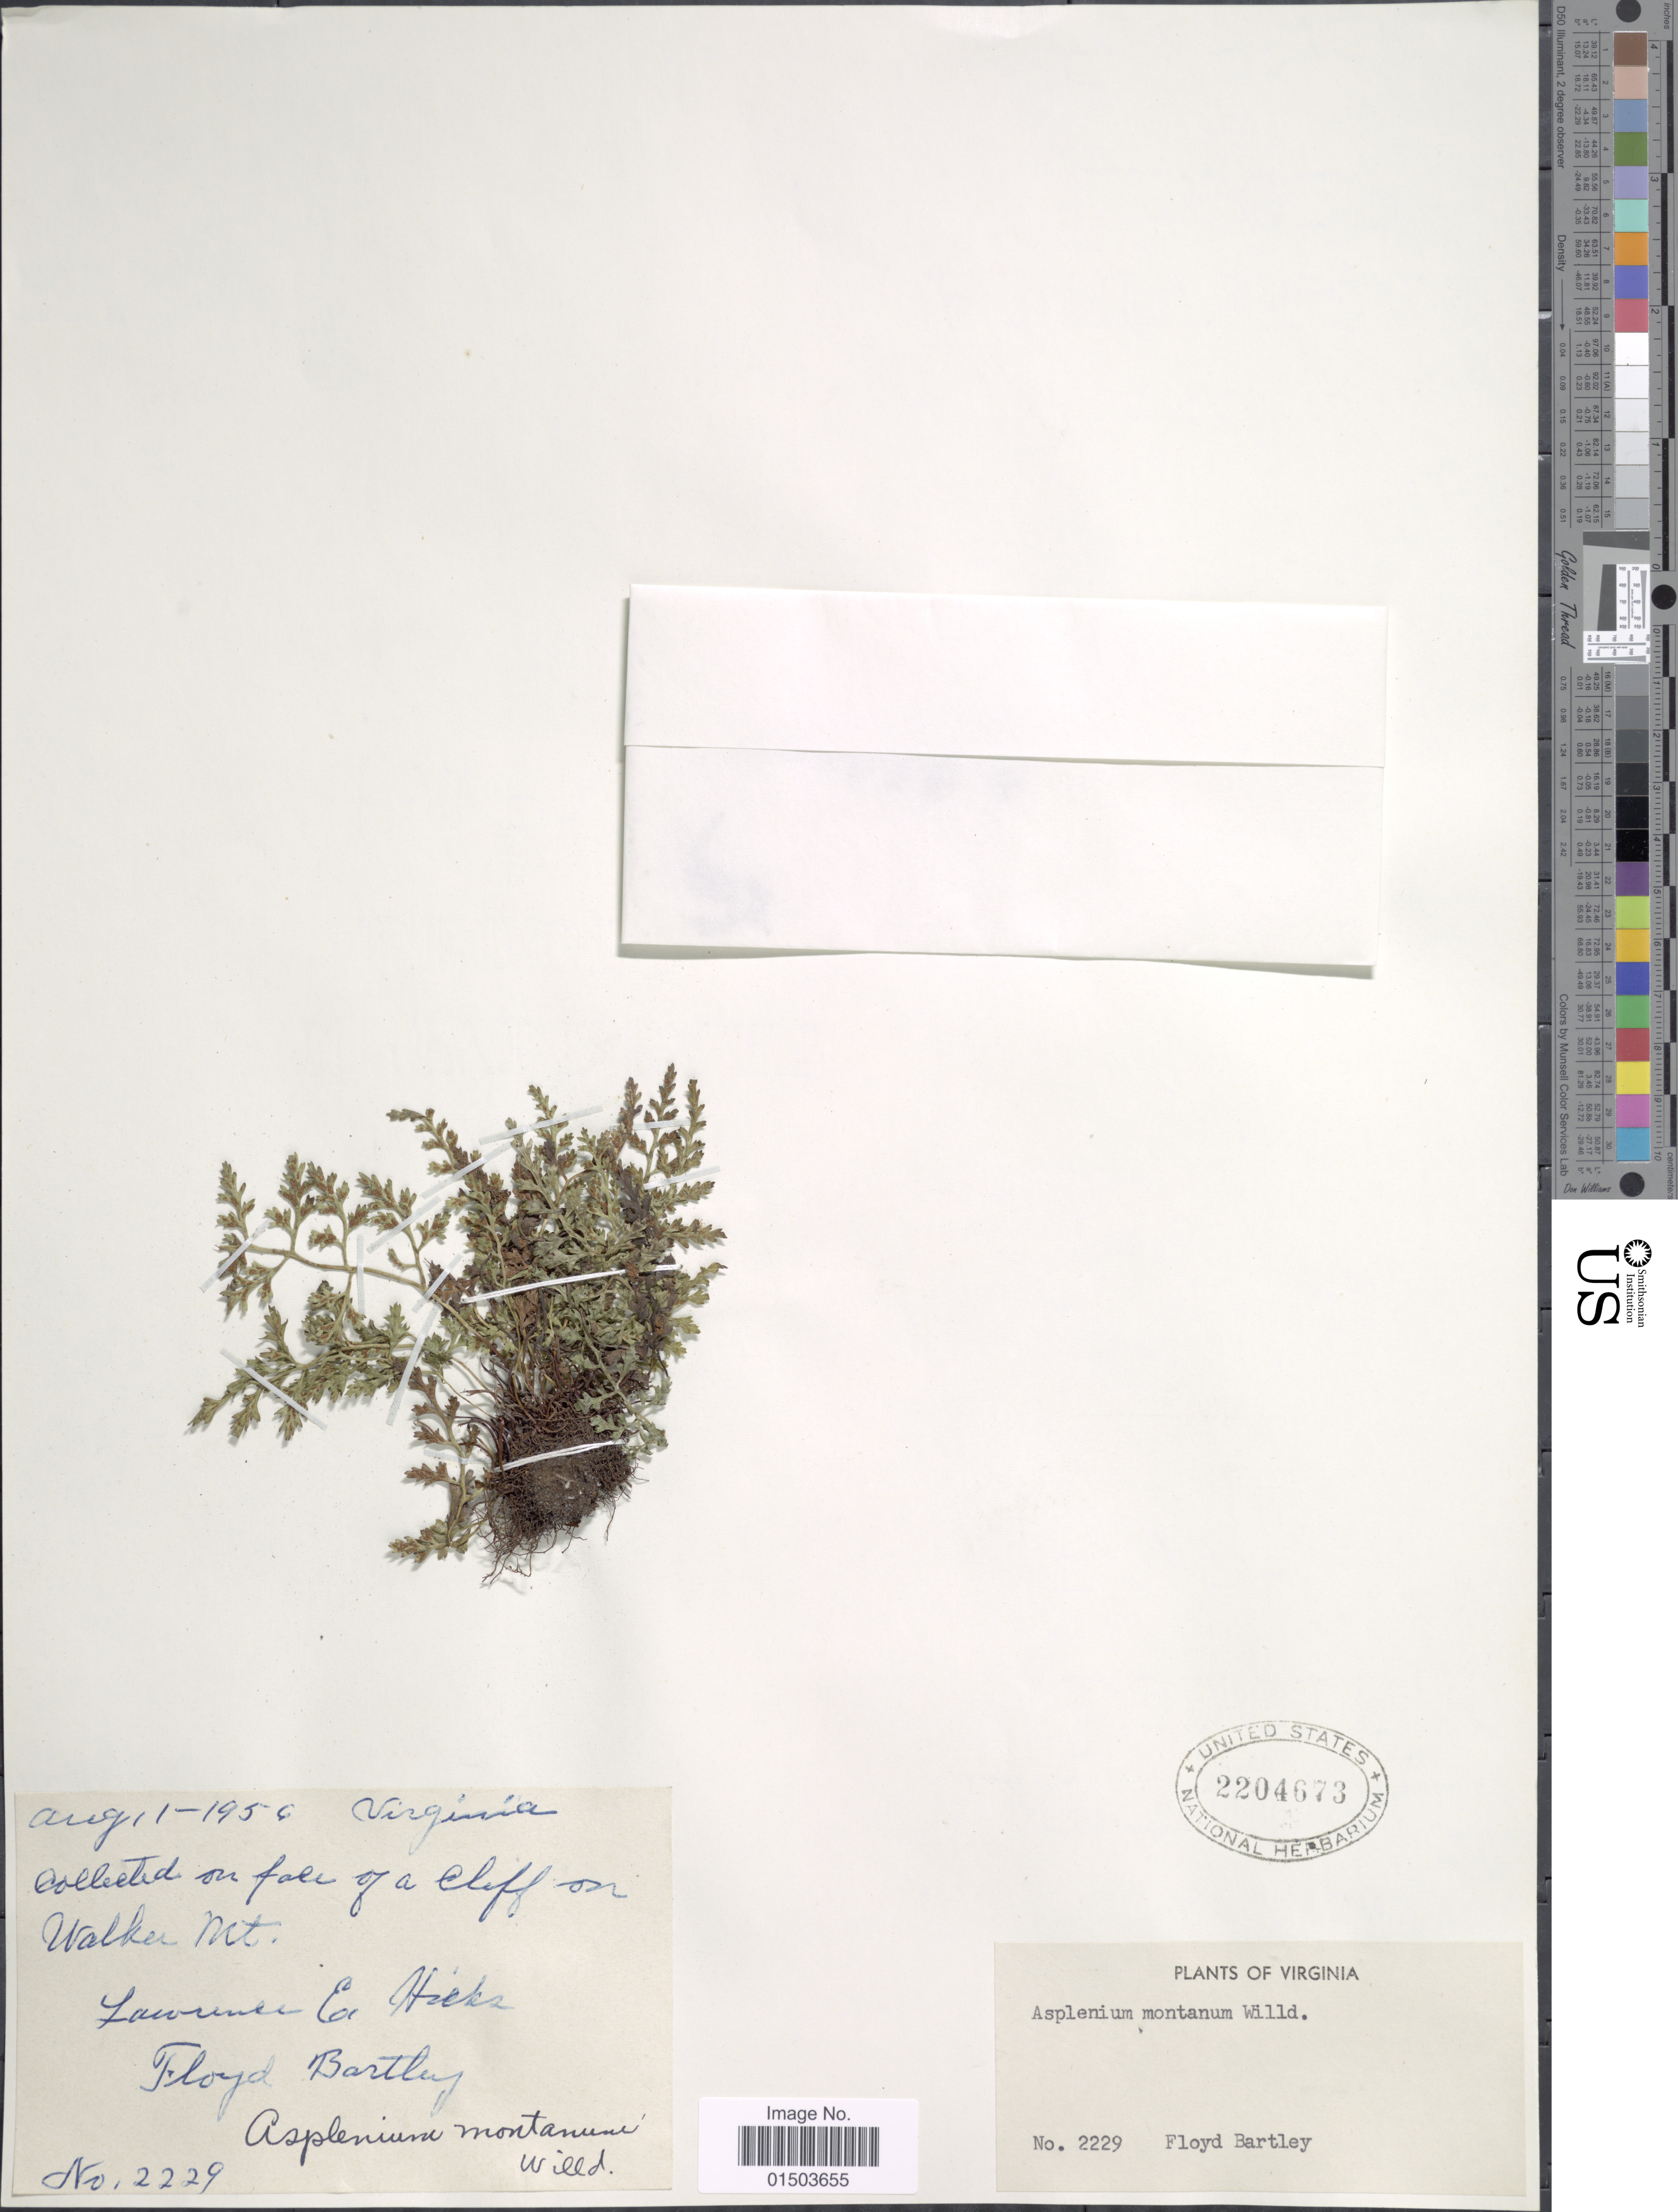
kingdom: Plantae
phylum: Tracheophyta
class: Polypodiopsida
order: Polypodiales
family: Aspleniaceae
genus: Asplenium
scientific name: Asplenium montanum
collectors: F. Bartley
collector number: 2229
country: United States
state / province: Virginia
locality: On face of a cliff on Walker Mt.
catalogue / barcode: US 2204673